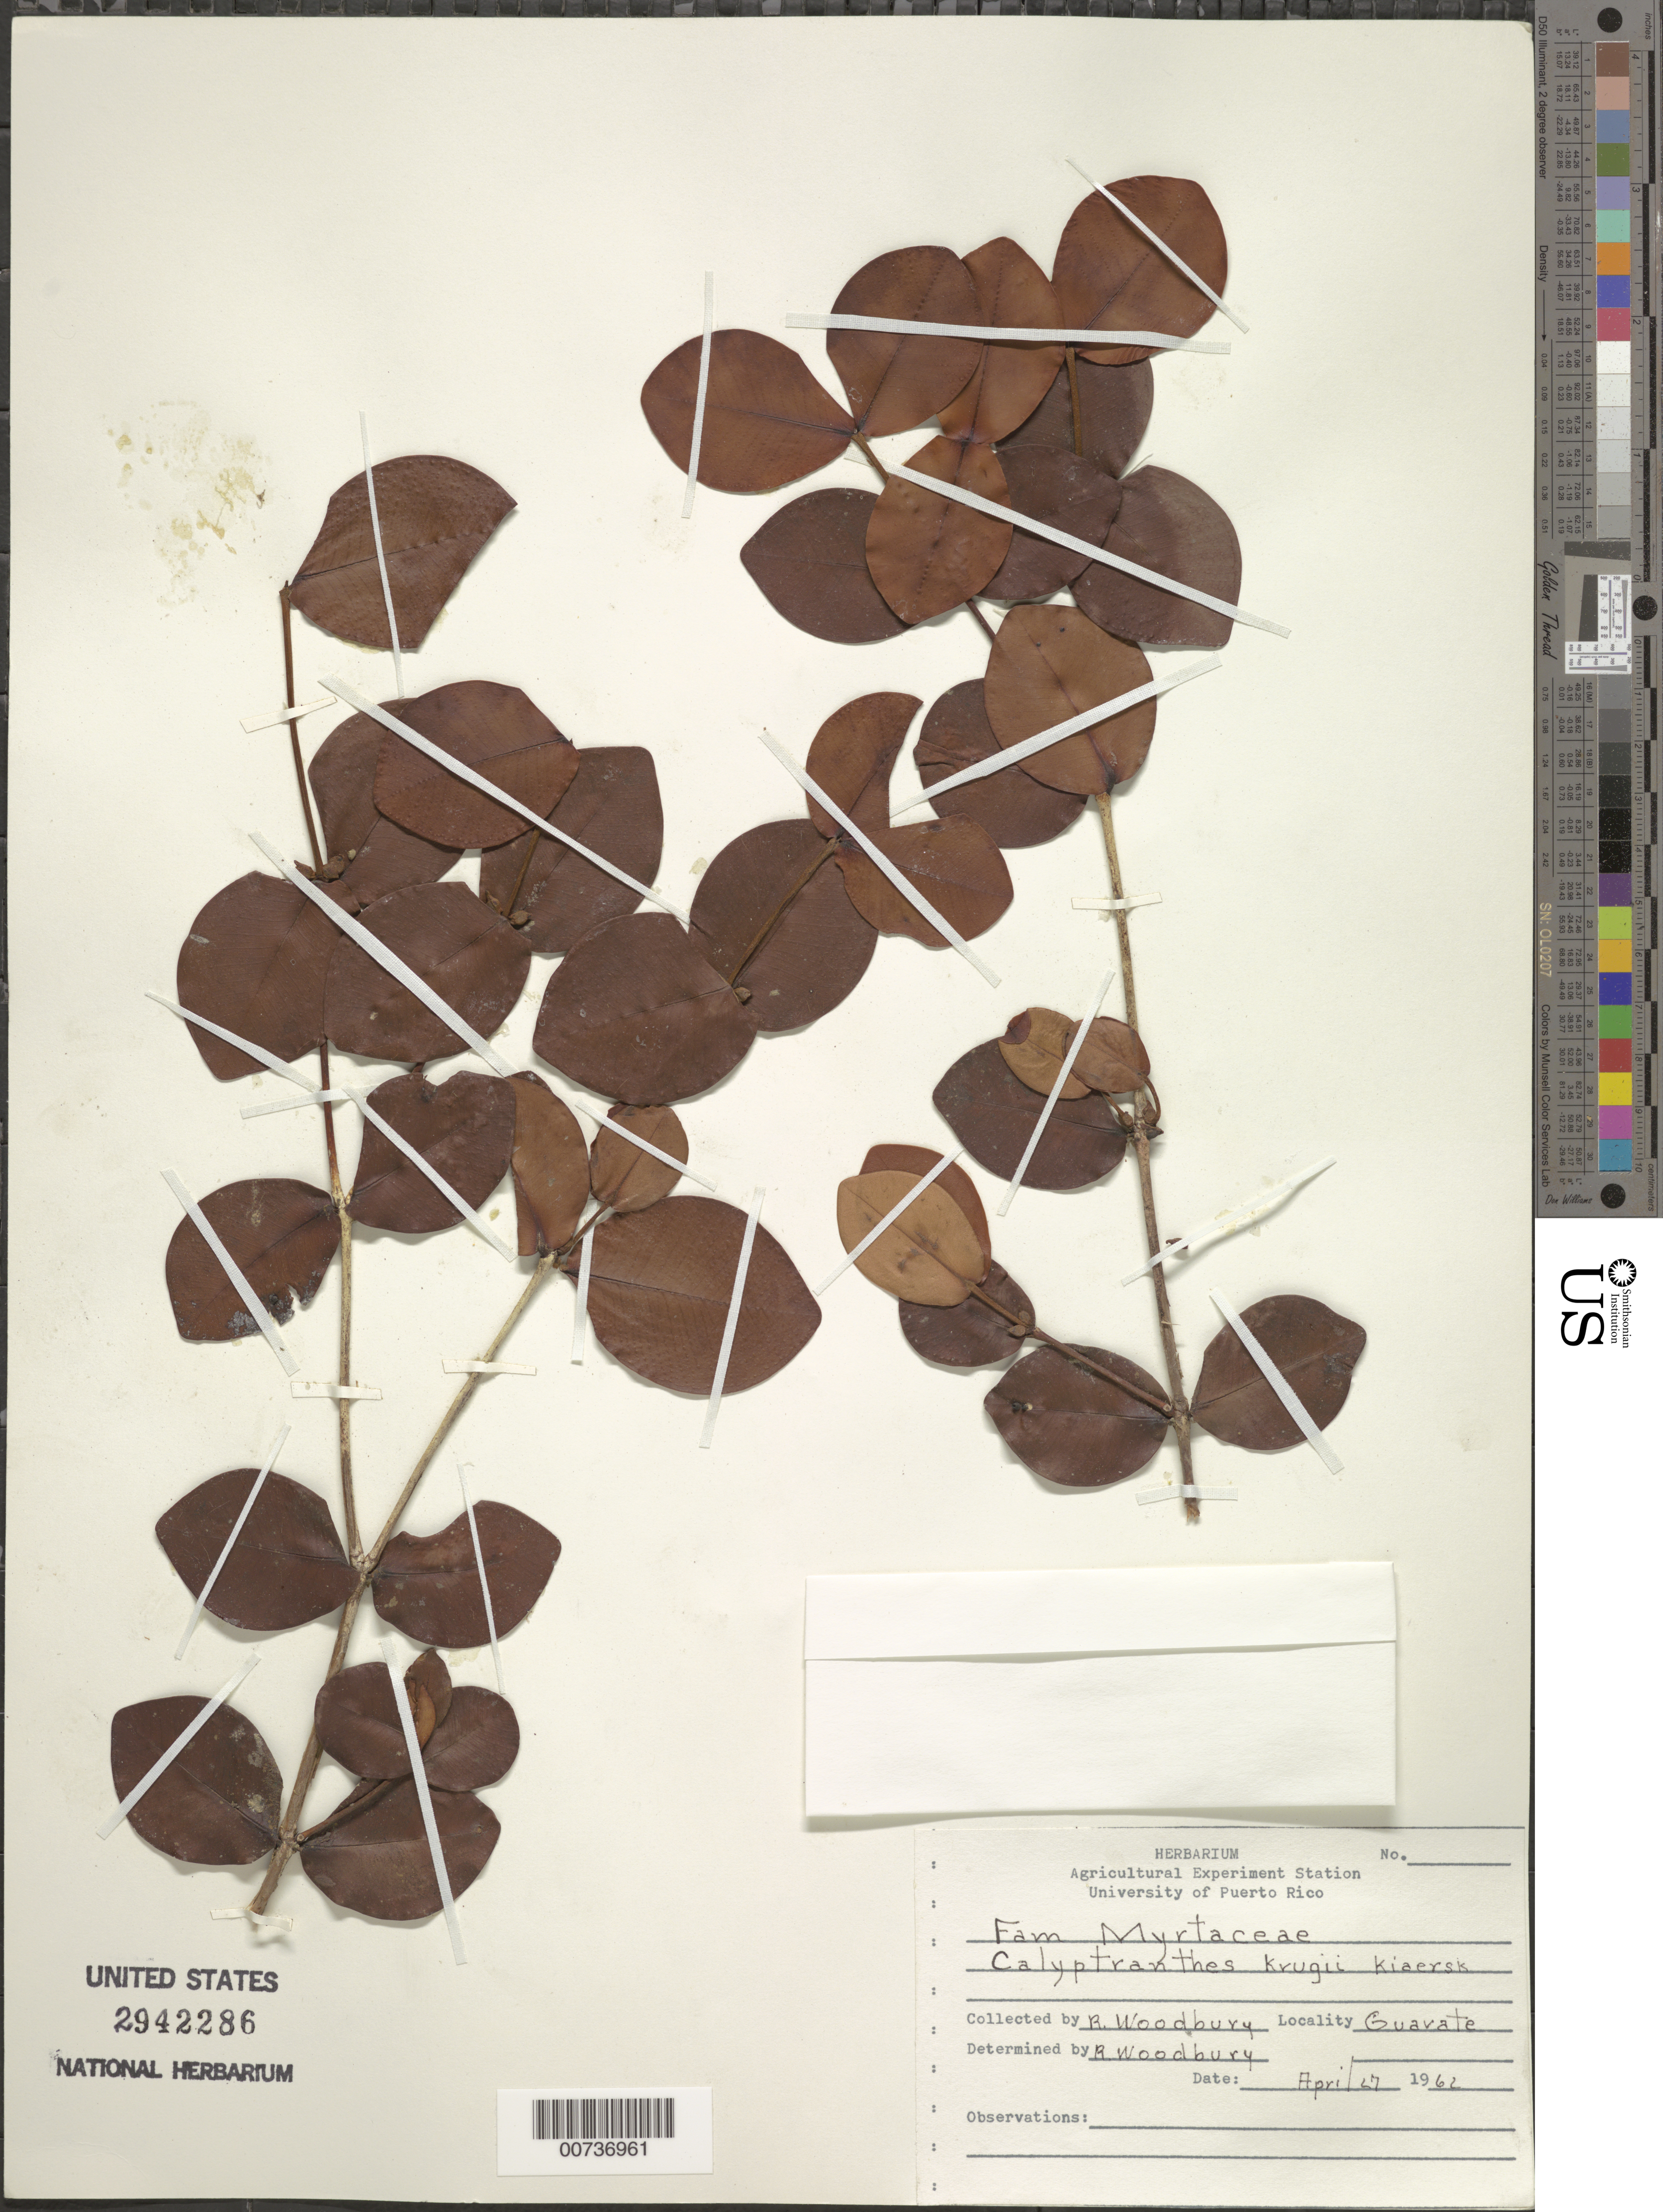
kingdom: Plantae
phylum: Tracheophyta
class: Magnoliopsida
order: Myrtales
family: Myrtaceae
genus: Myrcia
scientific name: Myrcia krugii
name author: (Kiaersk.) E. Lucas & Acev.-Rodr.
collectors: R. O. Woodbury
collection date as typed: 27 Apr 1962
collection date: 1962-04-27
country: Puerto Rico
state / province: Cayey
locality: Guavate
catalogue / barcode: US 2942286